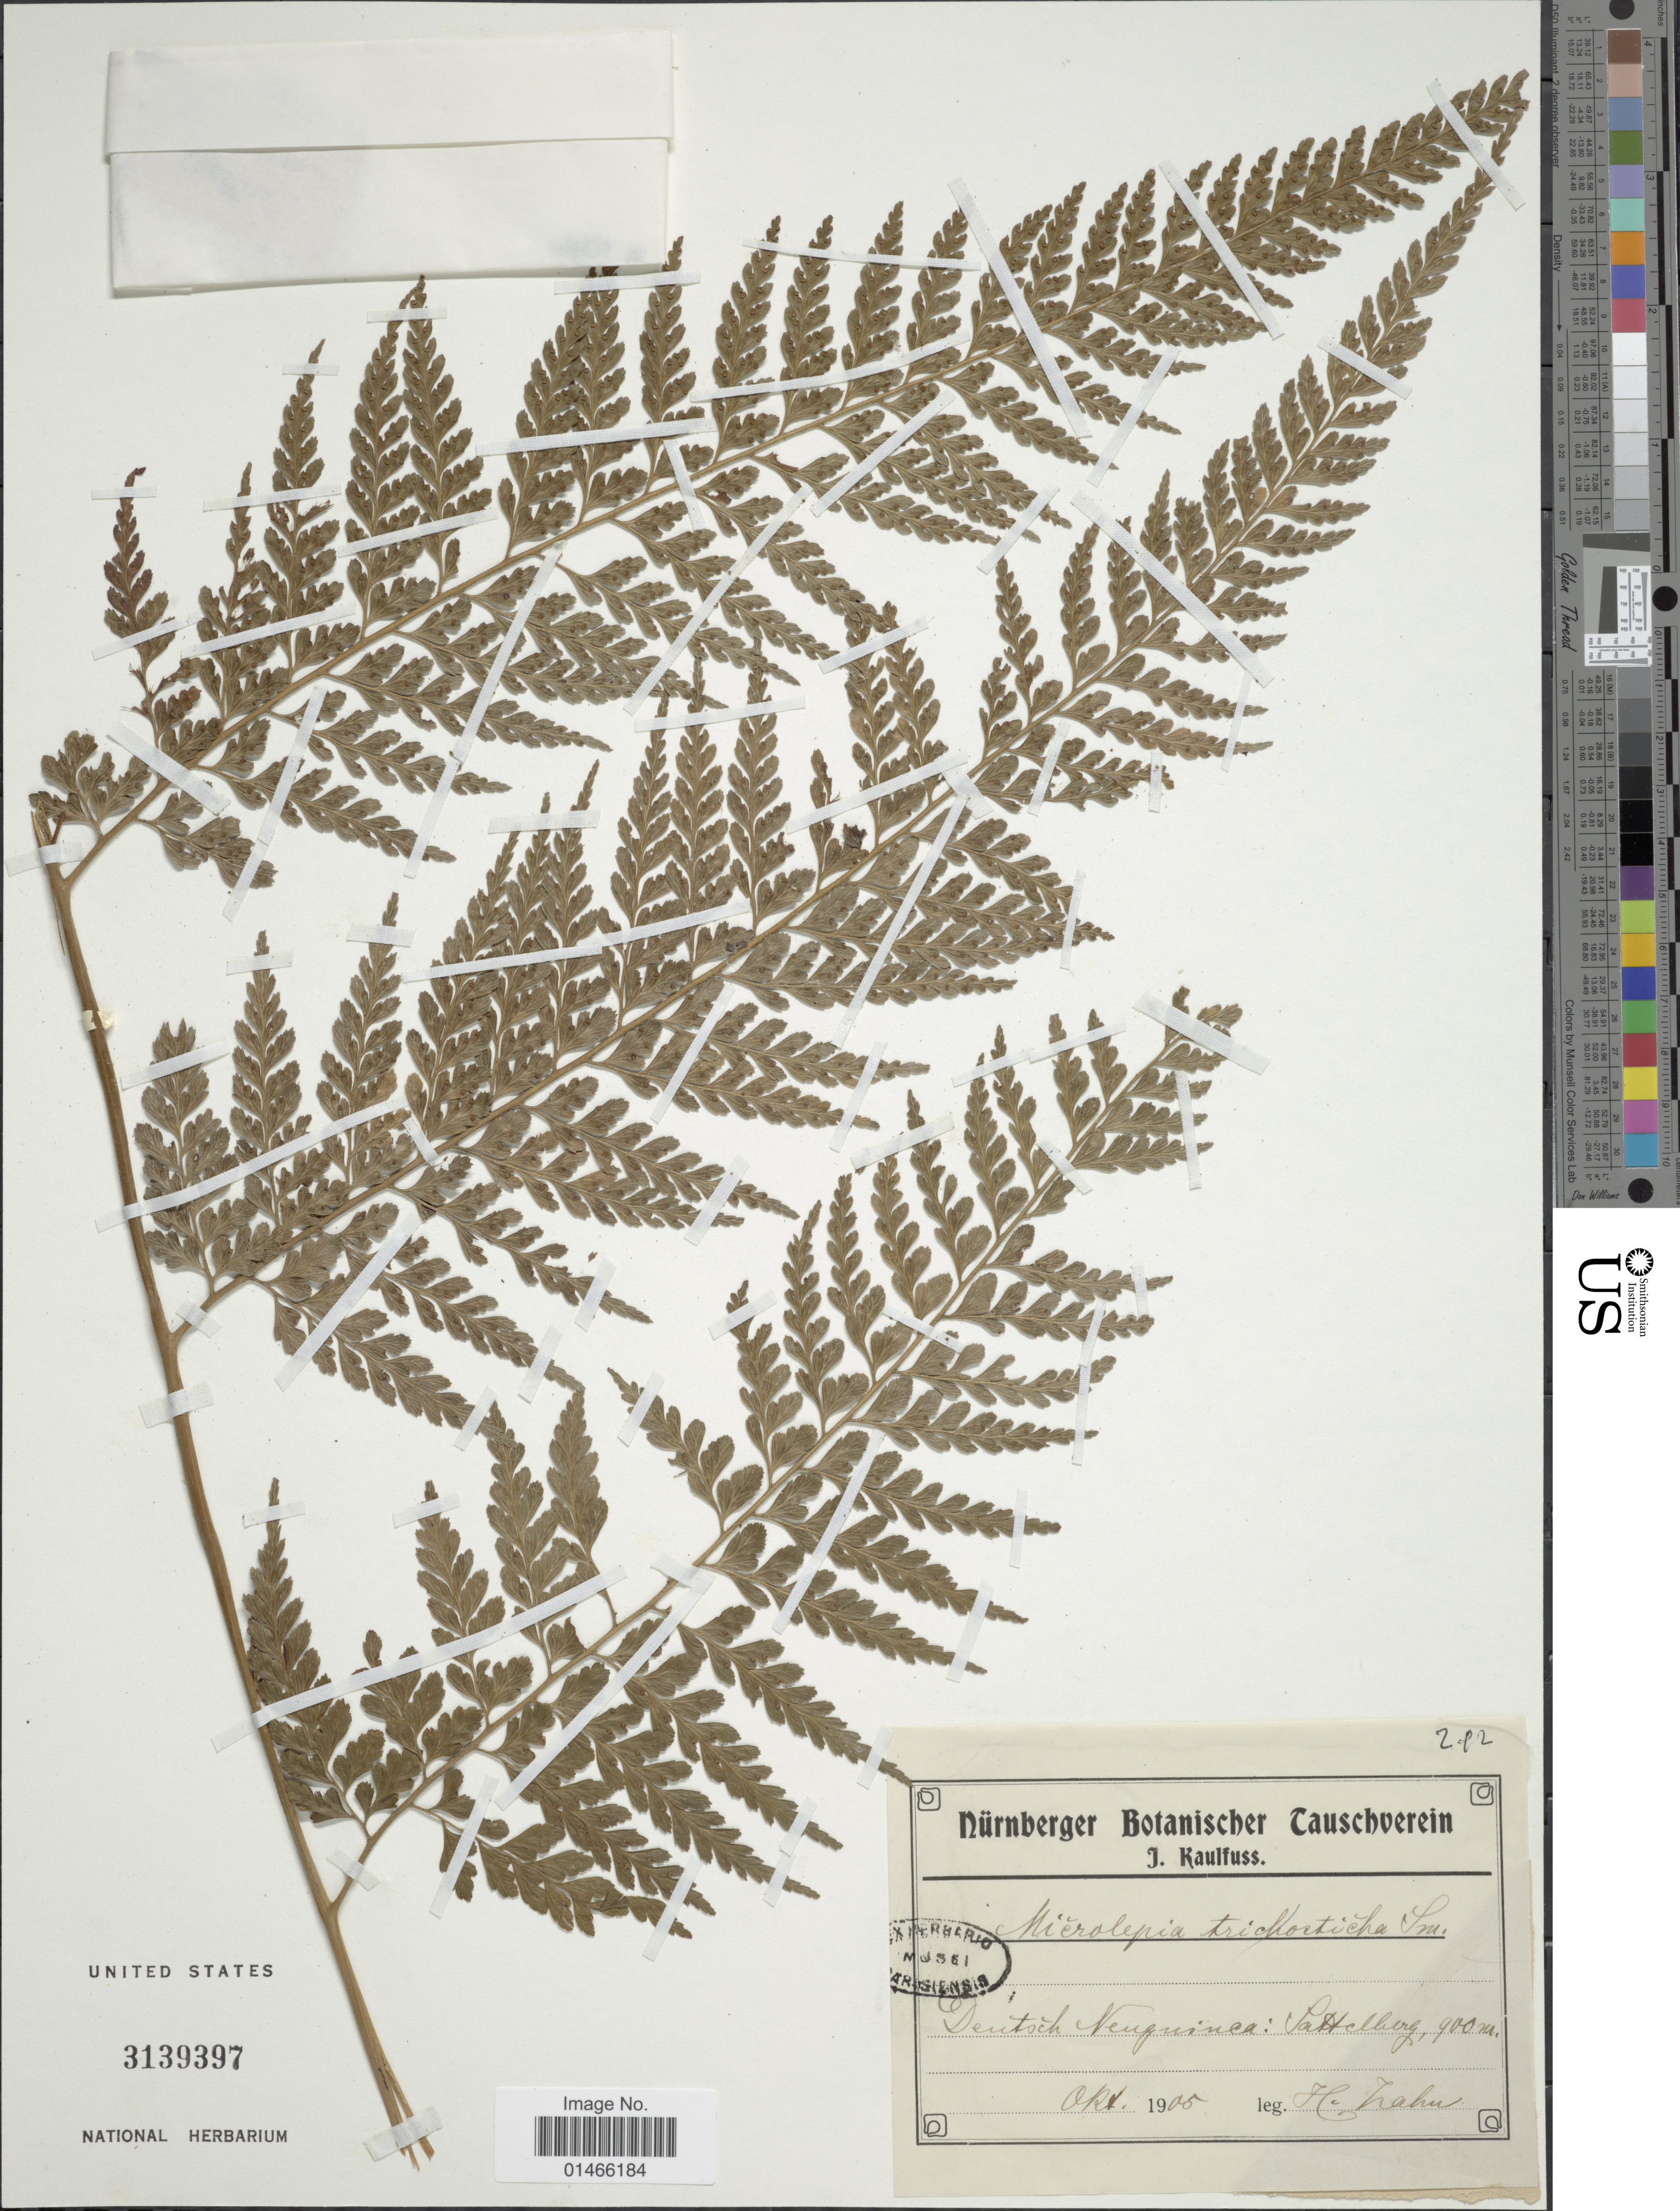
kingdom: Plantae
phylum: Tracheophyta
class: Polypodiopsida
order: Polypodiales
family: Dennstaedtiaceae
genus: Microlepia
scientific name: Microlepia trichosticha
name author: (Hook.) Small ex Fée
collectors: H. Hahn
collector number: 272*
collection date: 1905-10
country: Indonesia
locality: Deutsch Neuguinea: Sattelberg. [interpreted]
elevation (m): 900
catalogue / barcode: US 3139397